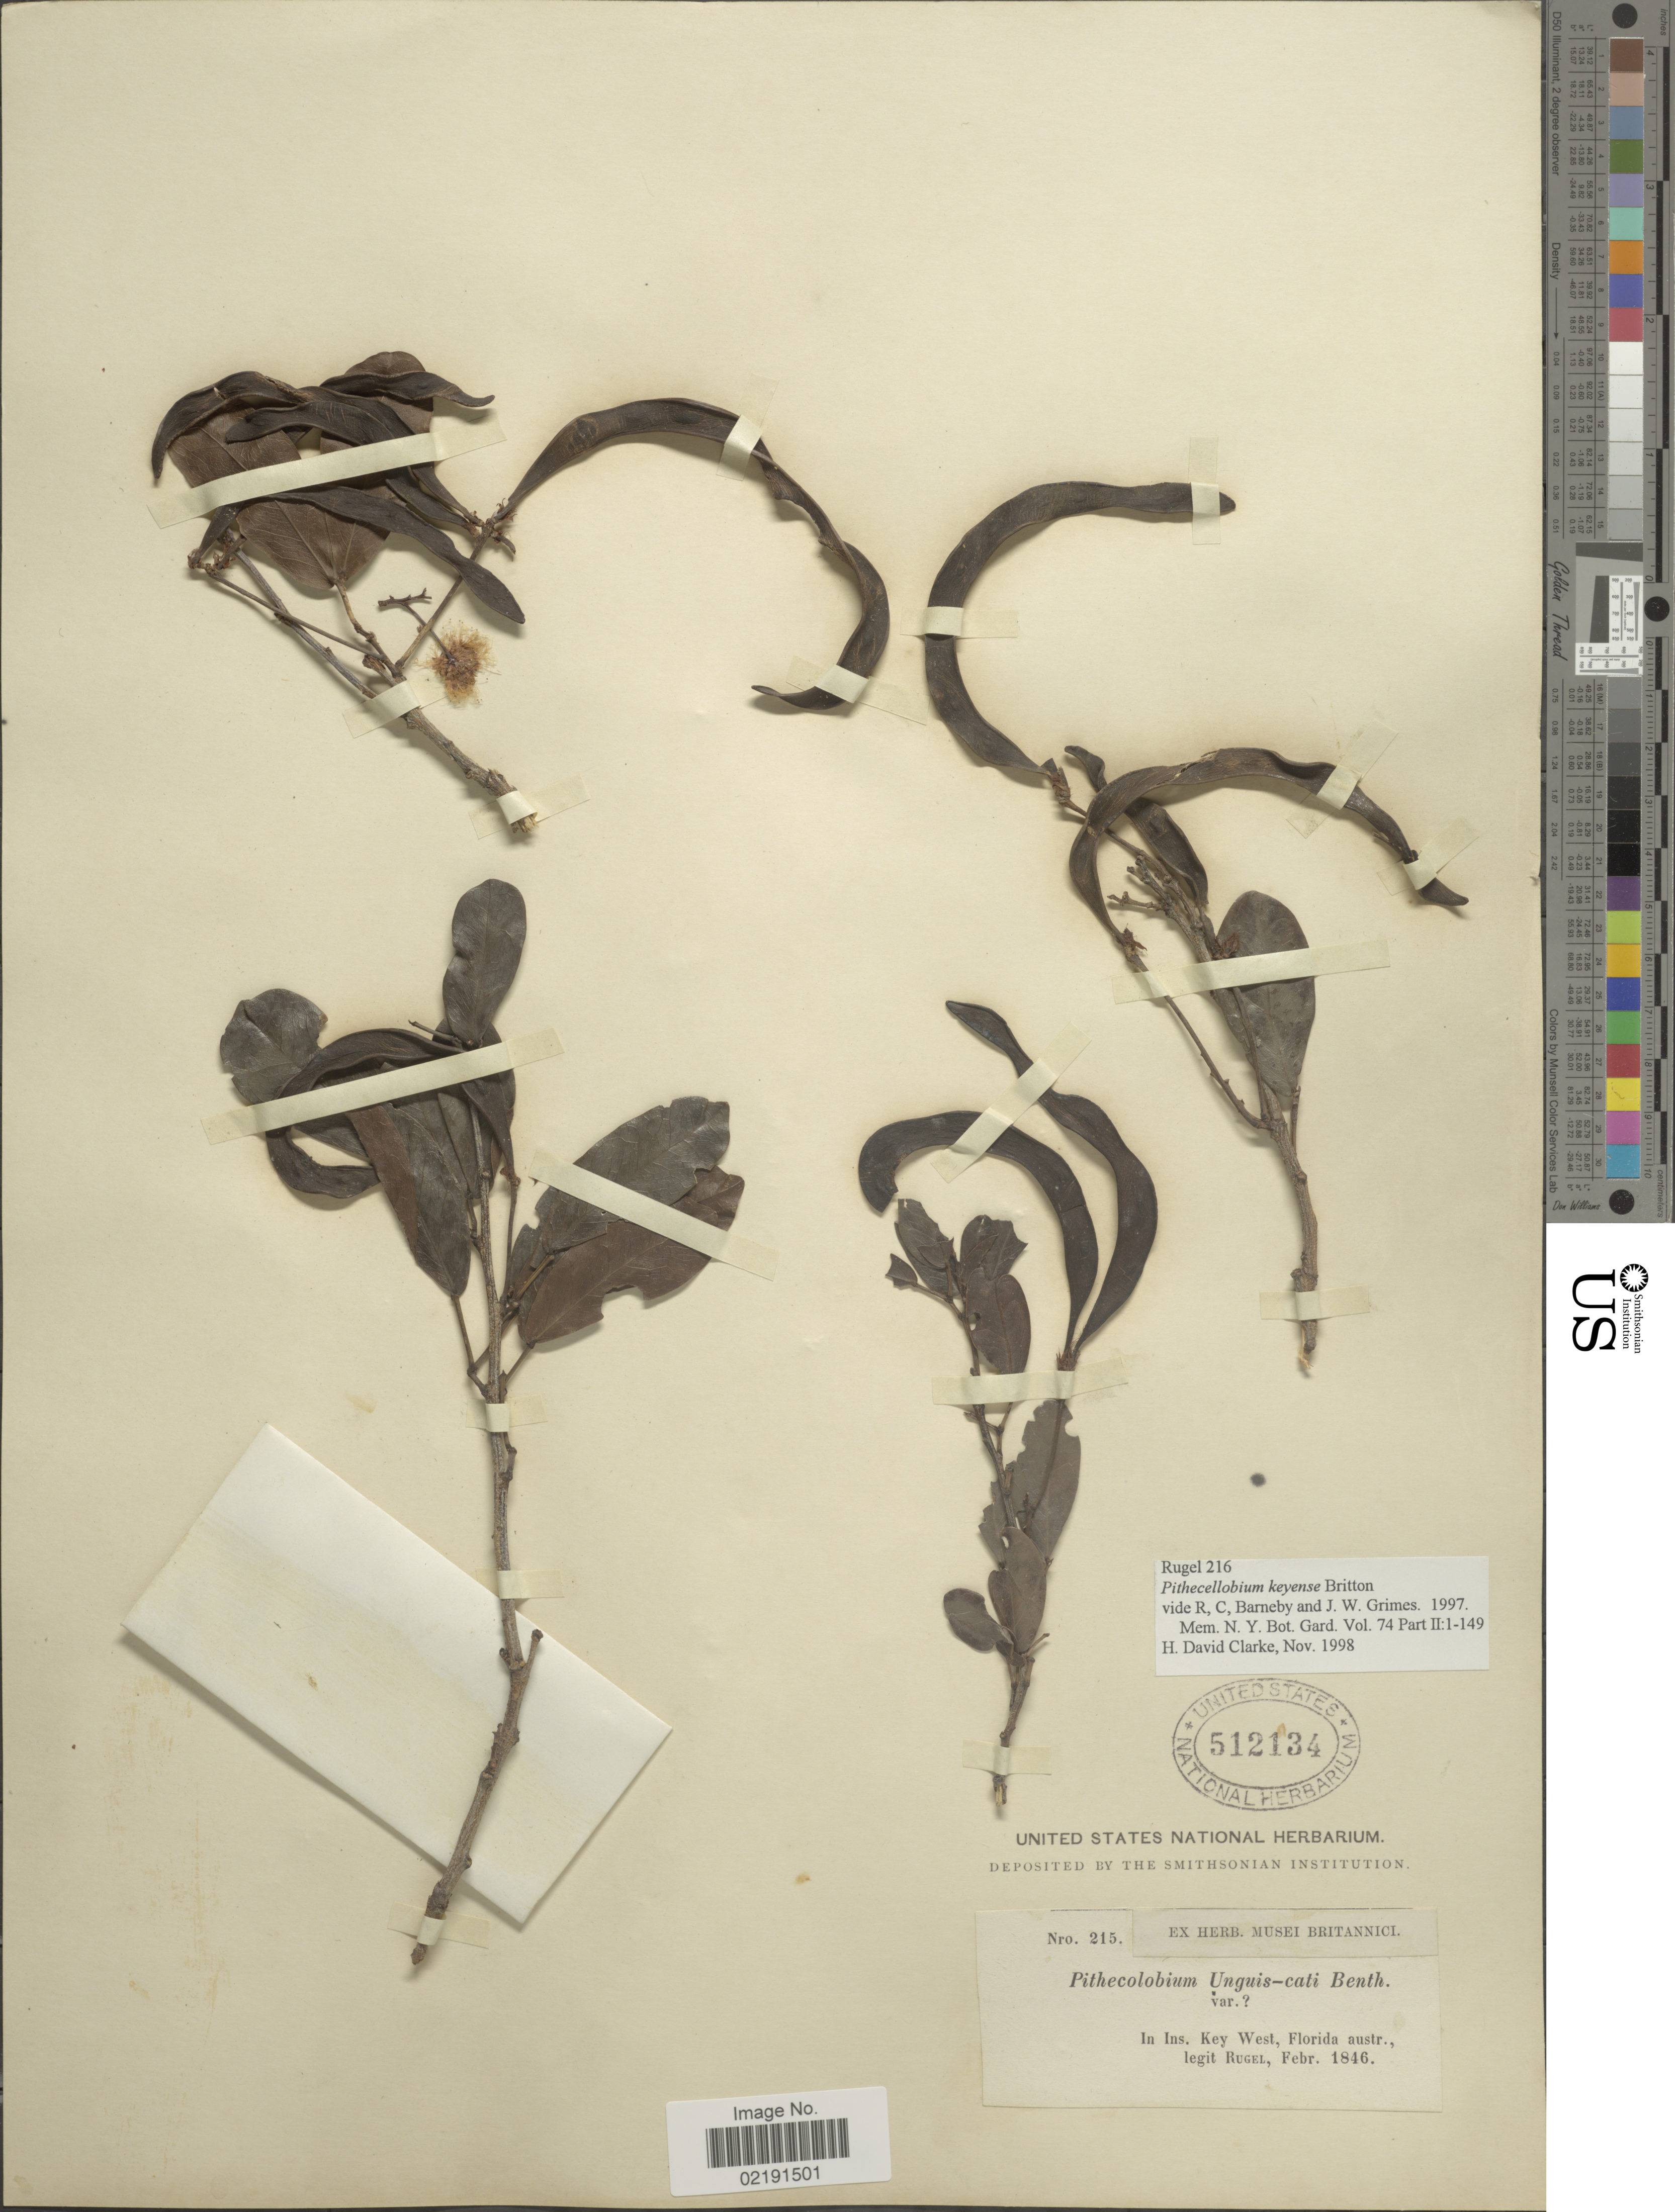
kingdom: Plantae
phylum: Tracheophyta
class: Magnoliopsida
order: Fabales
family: Fabaceae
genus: Pithecellobium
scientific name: Pithecellobium keyense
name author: Britton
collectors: Rugel, --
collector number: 215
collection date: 1846-02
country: United States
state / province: Florida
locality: In Ins. Key West, Florida austr.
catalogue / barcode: US 512134